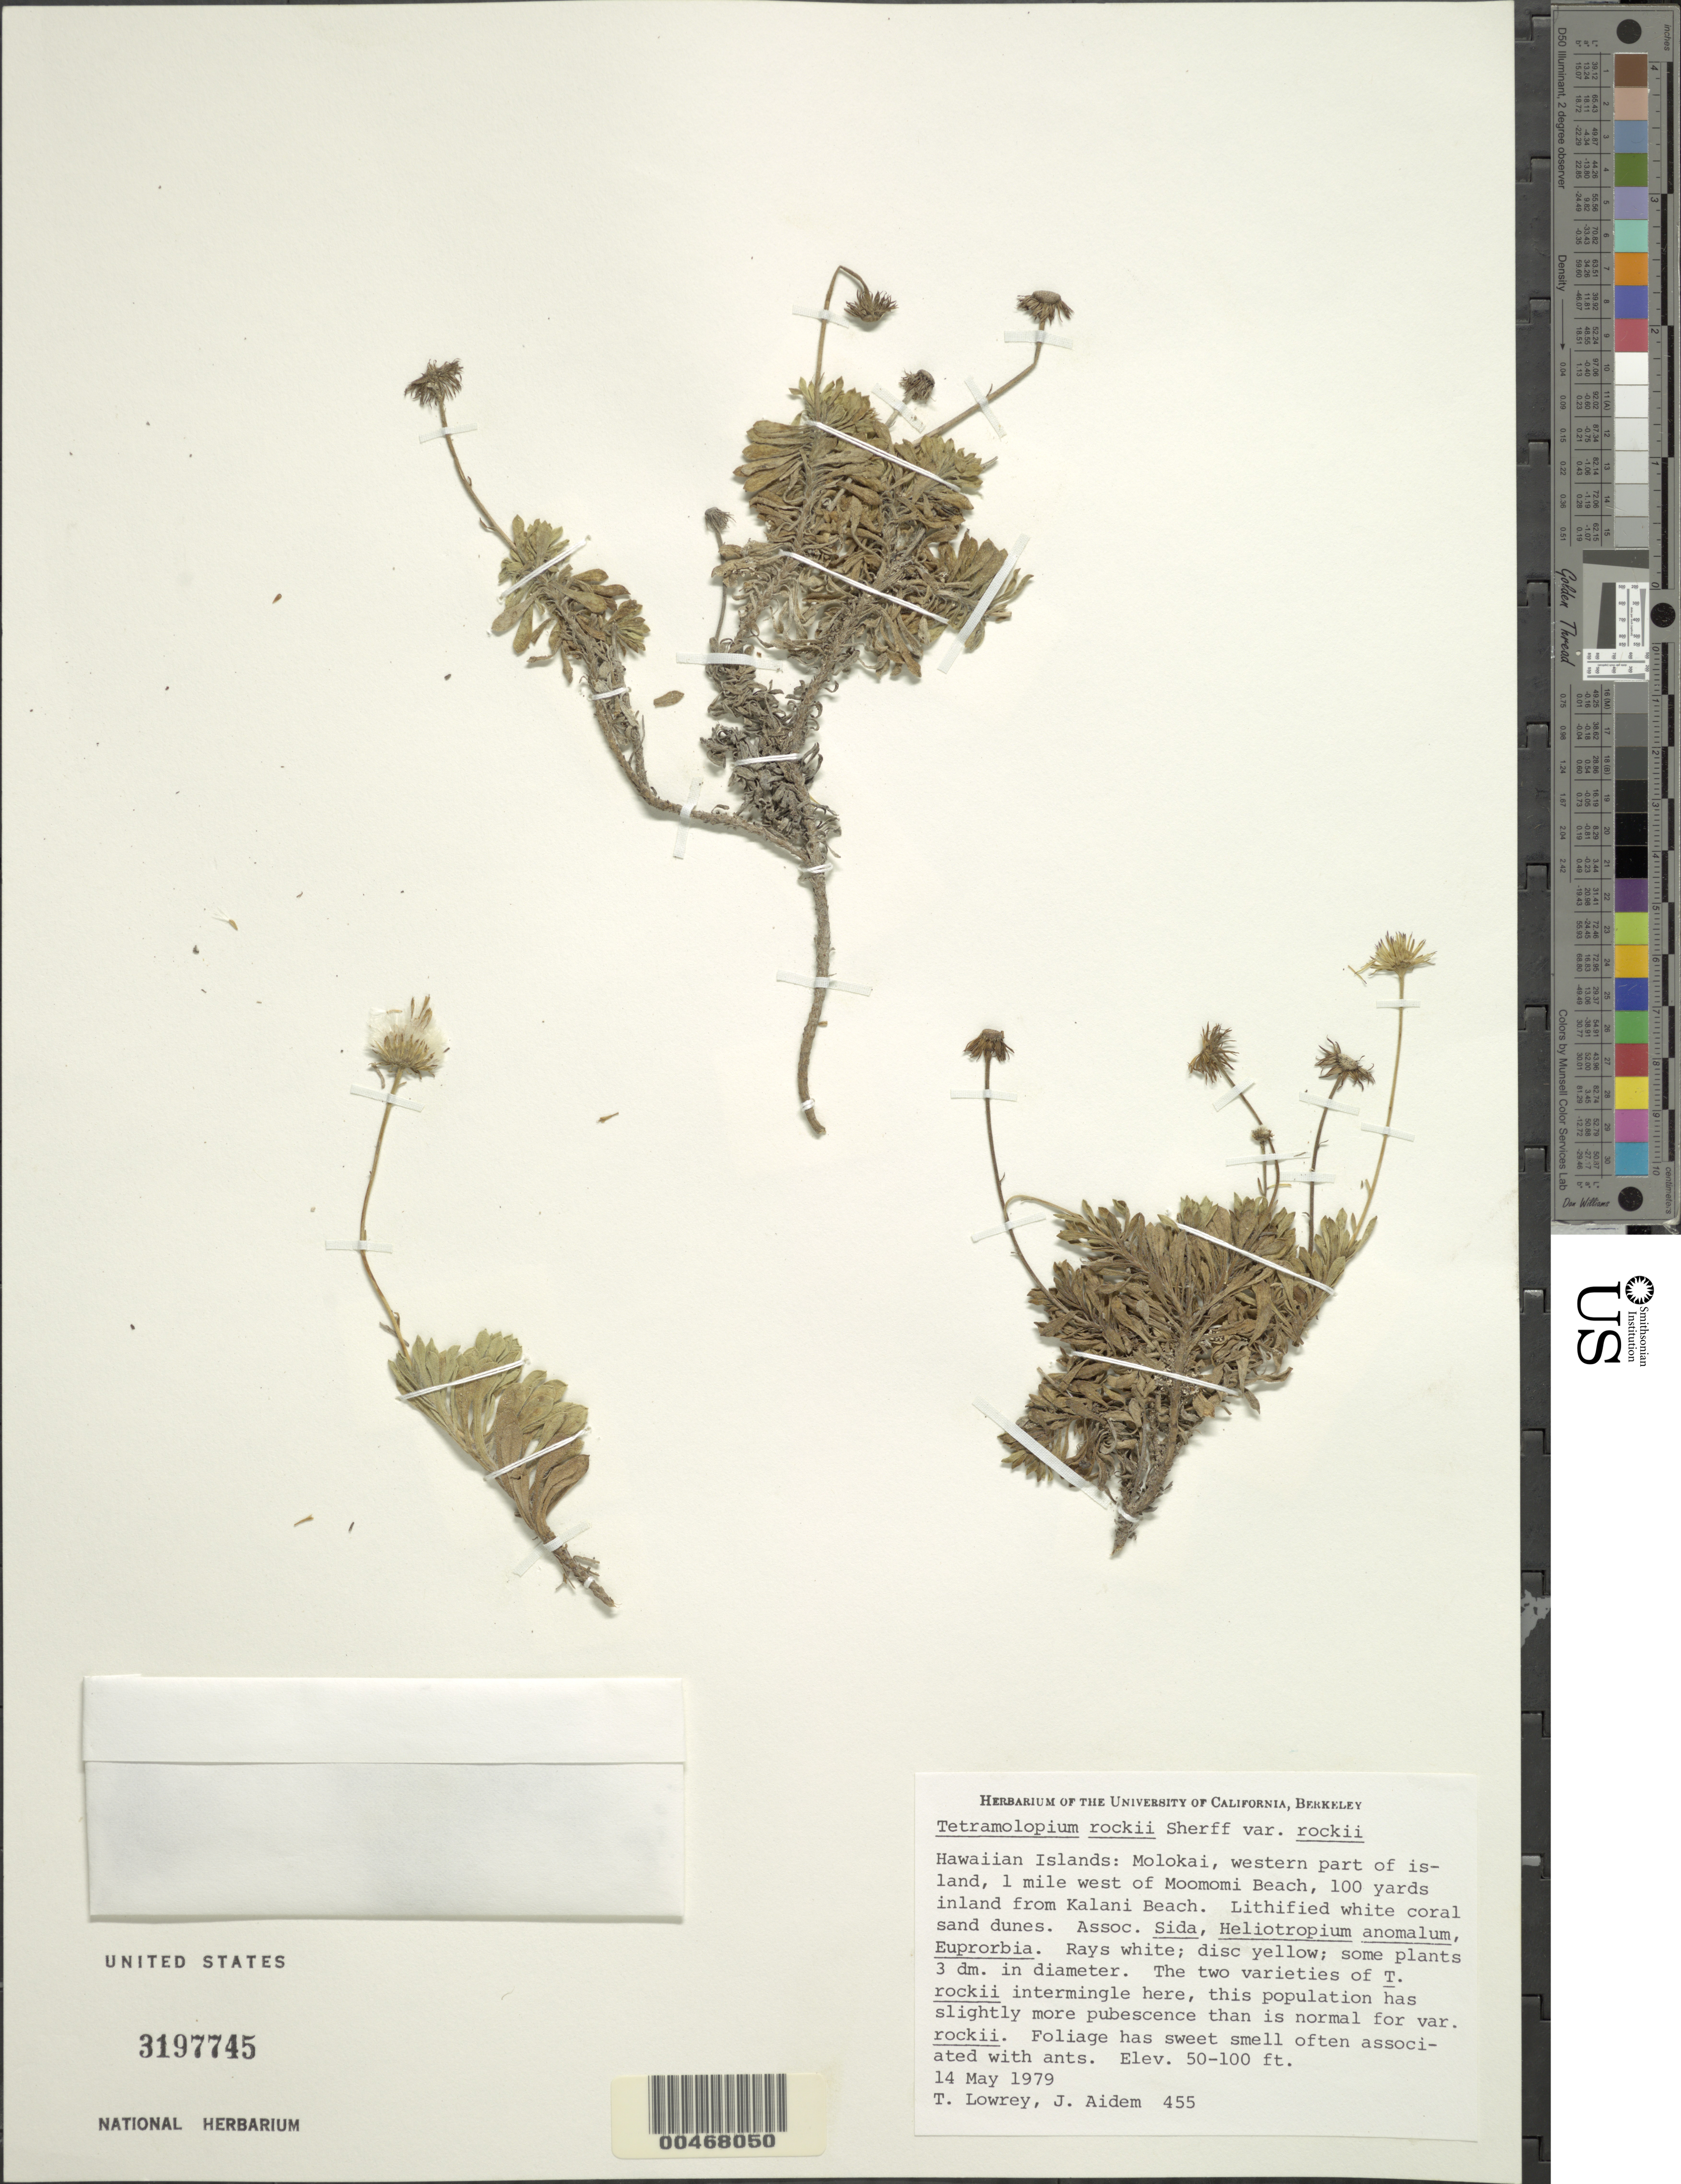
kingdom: Plantae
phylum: Tracheophyta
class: Magnoliopsida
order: Asterales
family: Asteraceae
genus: Tetramolopium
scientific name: Tetramolopium rockii var. rockii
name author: Sherff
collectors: T. K. Lowrey & J. Aidem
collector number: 455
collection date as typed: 14 May 1979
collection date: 1979-05-14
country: United States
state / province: Hawaii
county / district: Maui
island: Moloka'i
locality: W Molokai, 1 mi W of Moomomi Beach, 100 yards inland from Kalani Beach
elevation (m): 15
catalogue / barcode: US 3197745